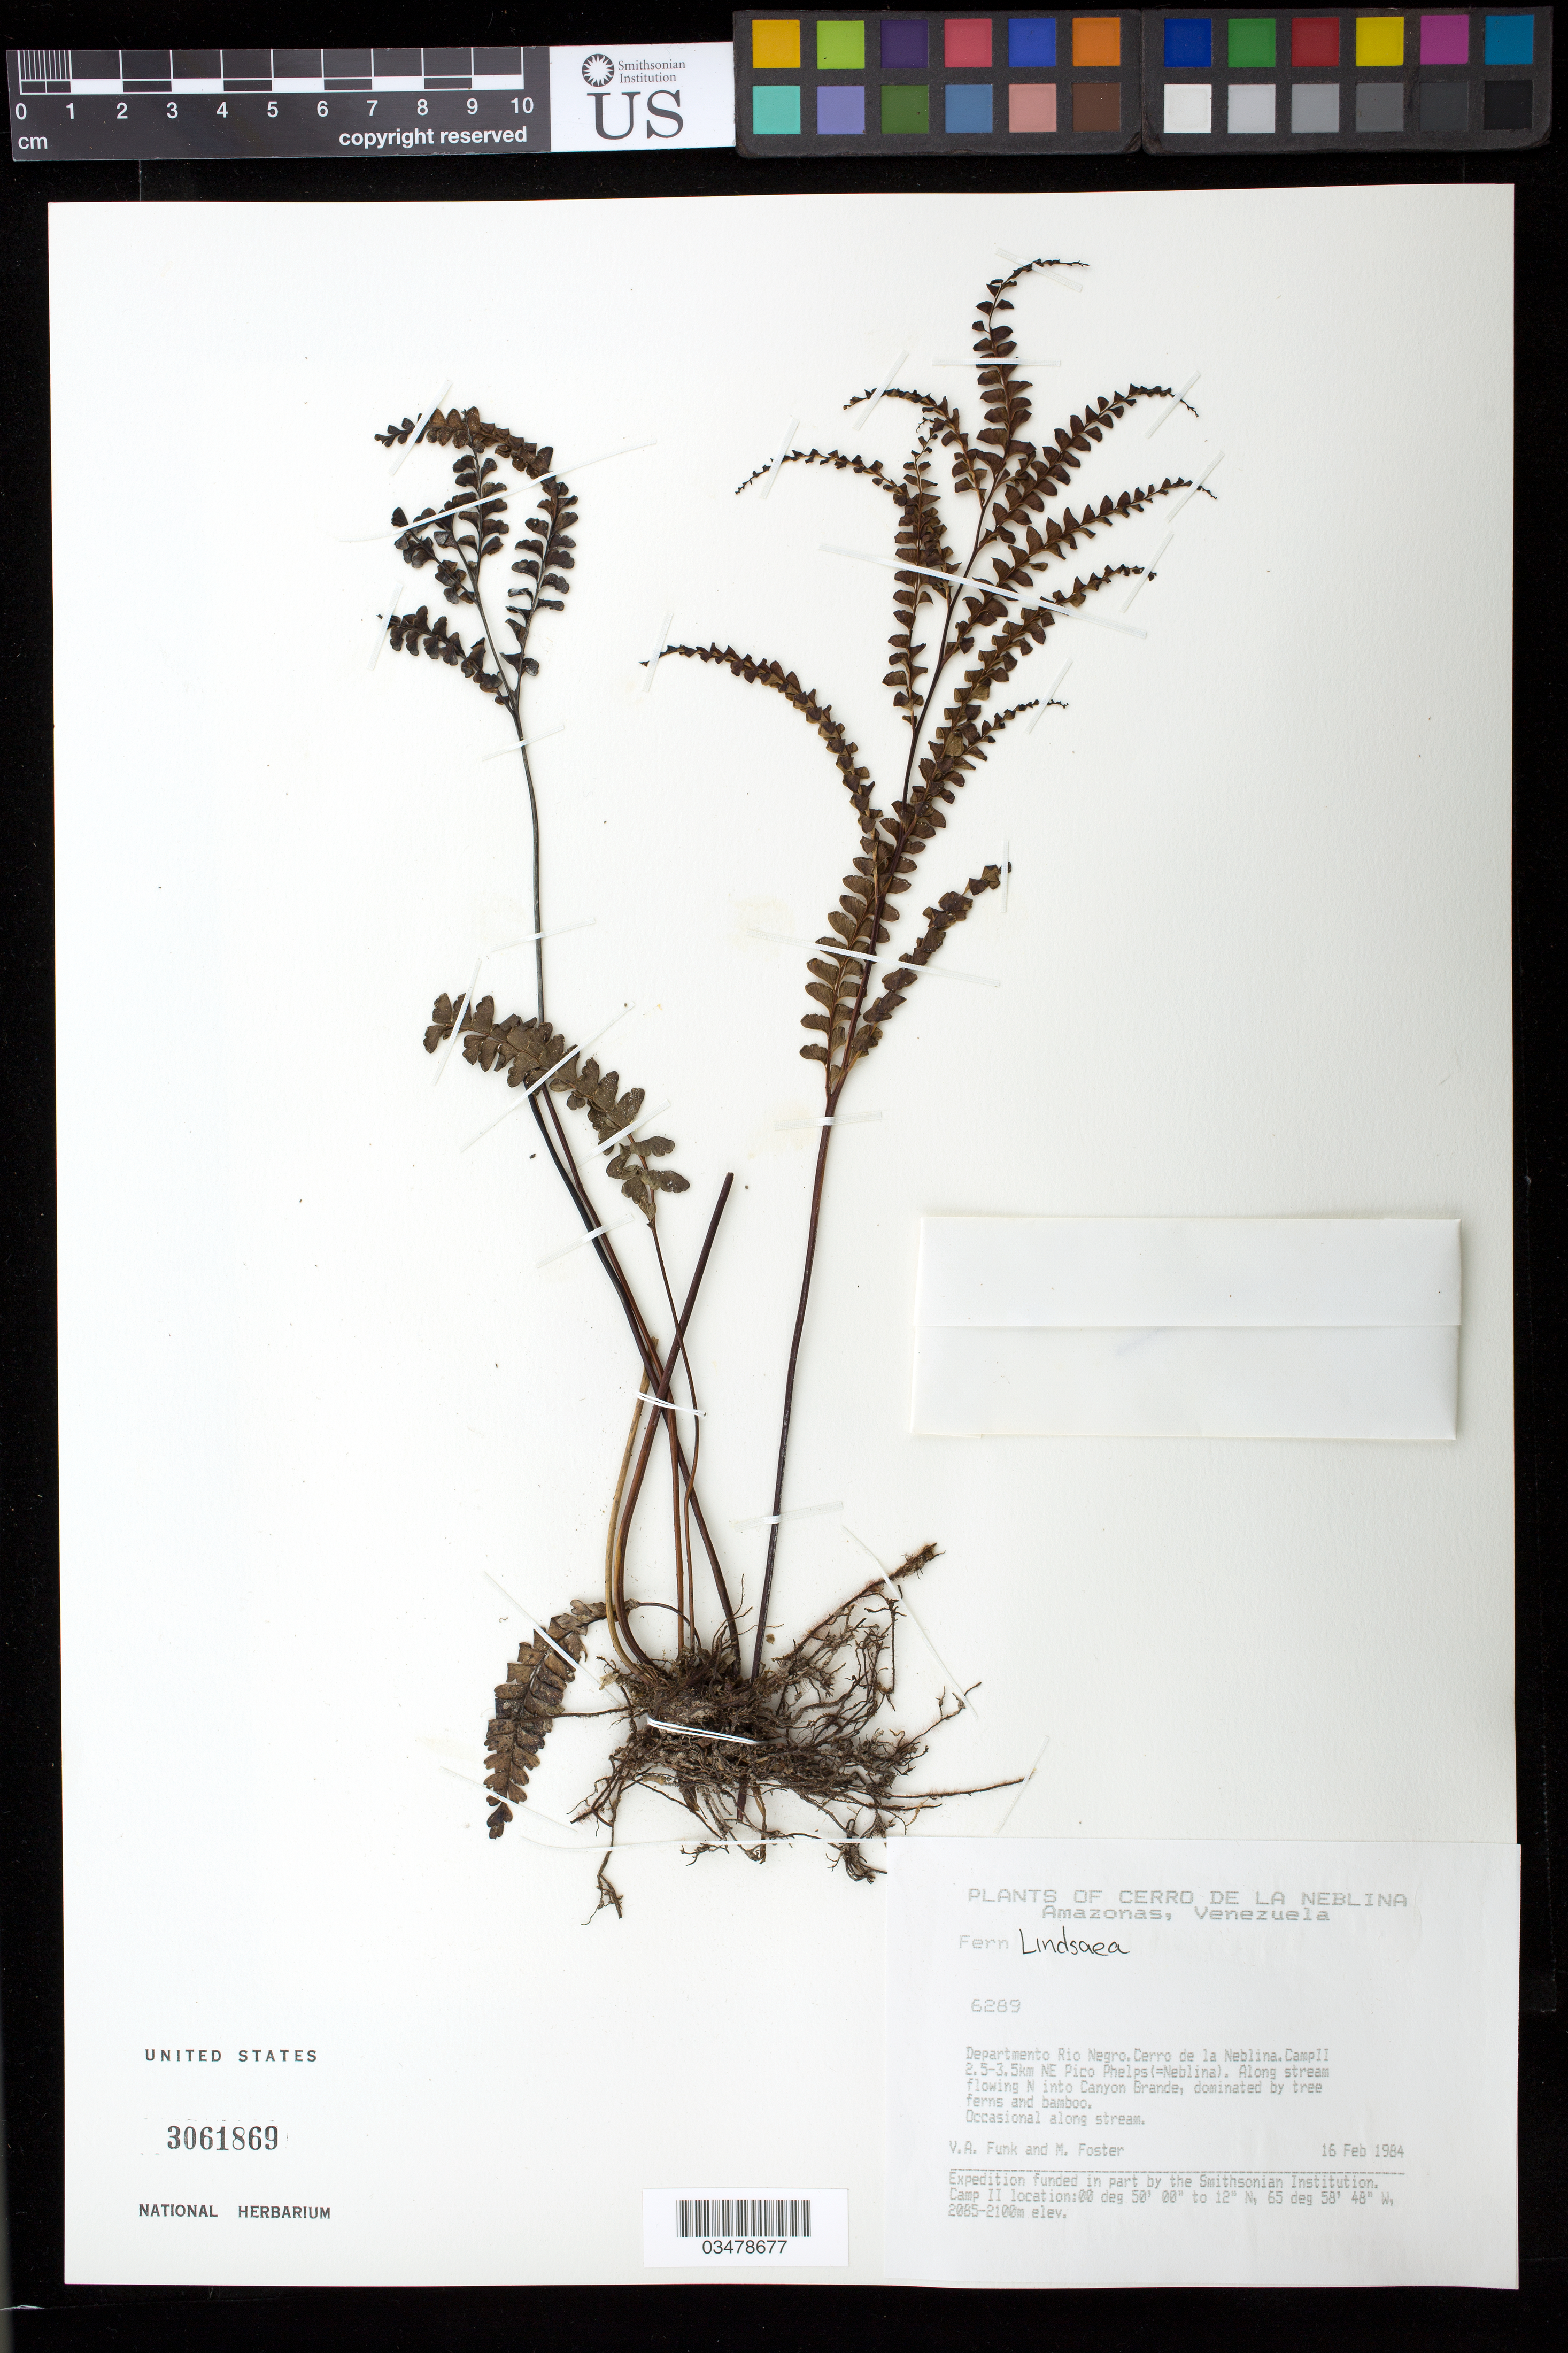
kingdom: Plantae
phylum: Tracheophyta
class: Polypodiopsida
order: Polypodiales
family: Lindsaeaceae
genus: Lindsaea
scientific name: Lindsaea sp.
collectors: V. Funk & M. Foster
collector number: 6289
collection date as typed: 16-Feb-1984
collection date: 1984-02-16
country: Venezuela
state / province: Amazonas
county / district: Río Negro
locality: Cerro de la Neblina, Camp II 2.5-3.5 km NE Pico Phelps (=Neblina)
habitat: along stream flowing N into Canyon Grande, dominated by tree ferns and bamboo.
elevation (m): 2085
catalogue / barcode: US 3061869